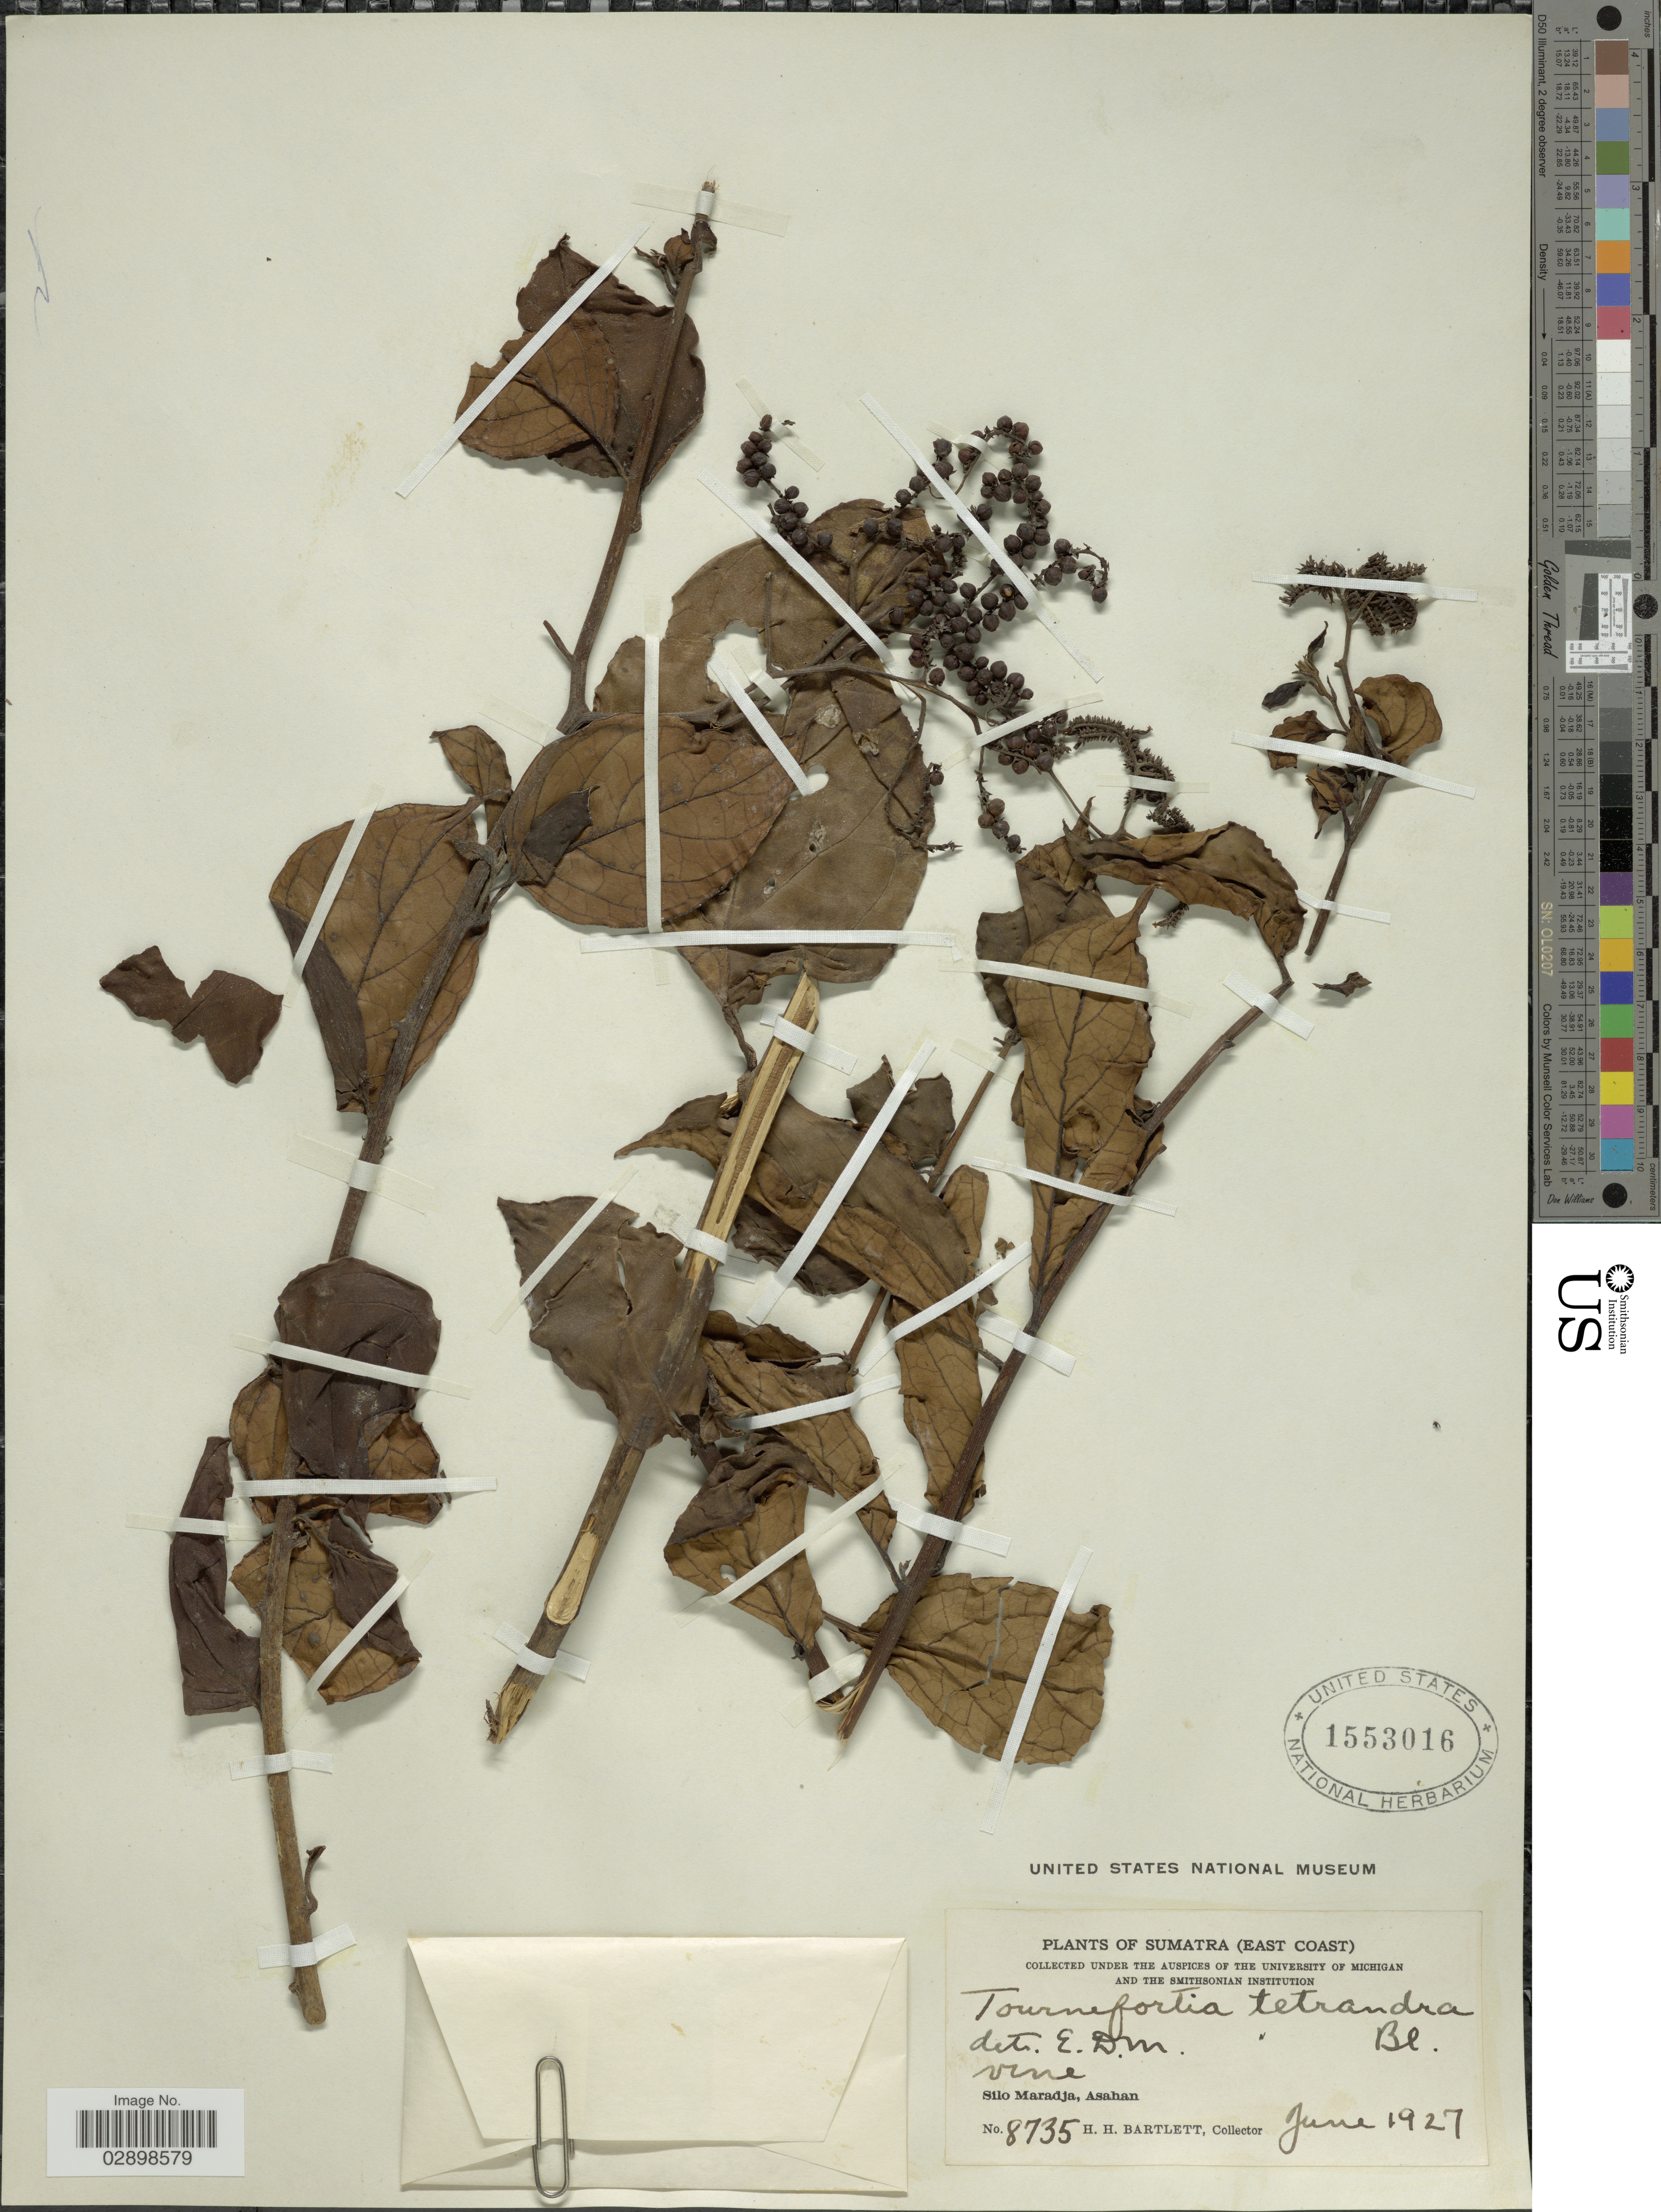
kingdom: Plantae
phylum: Tracheophyta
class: Magnoliopsida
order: Boraginales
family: Heliotropiaceae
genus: Tournefortia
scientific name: Tournefortia tetrandra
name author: Blume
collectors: H. H. Bartlett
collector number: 8735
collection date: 1927-06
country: Indonesia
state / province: Sumatra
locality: (East Coast). Silo Maradja, Asahan.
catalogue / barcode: US 1553016